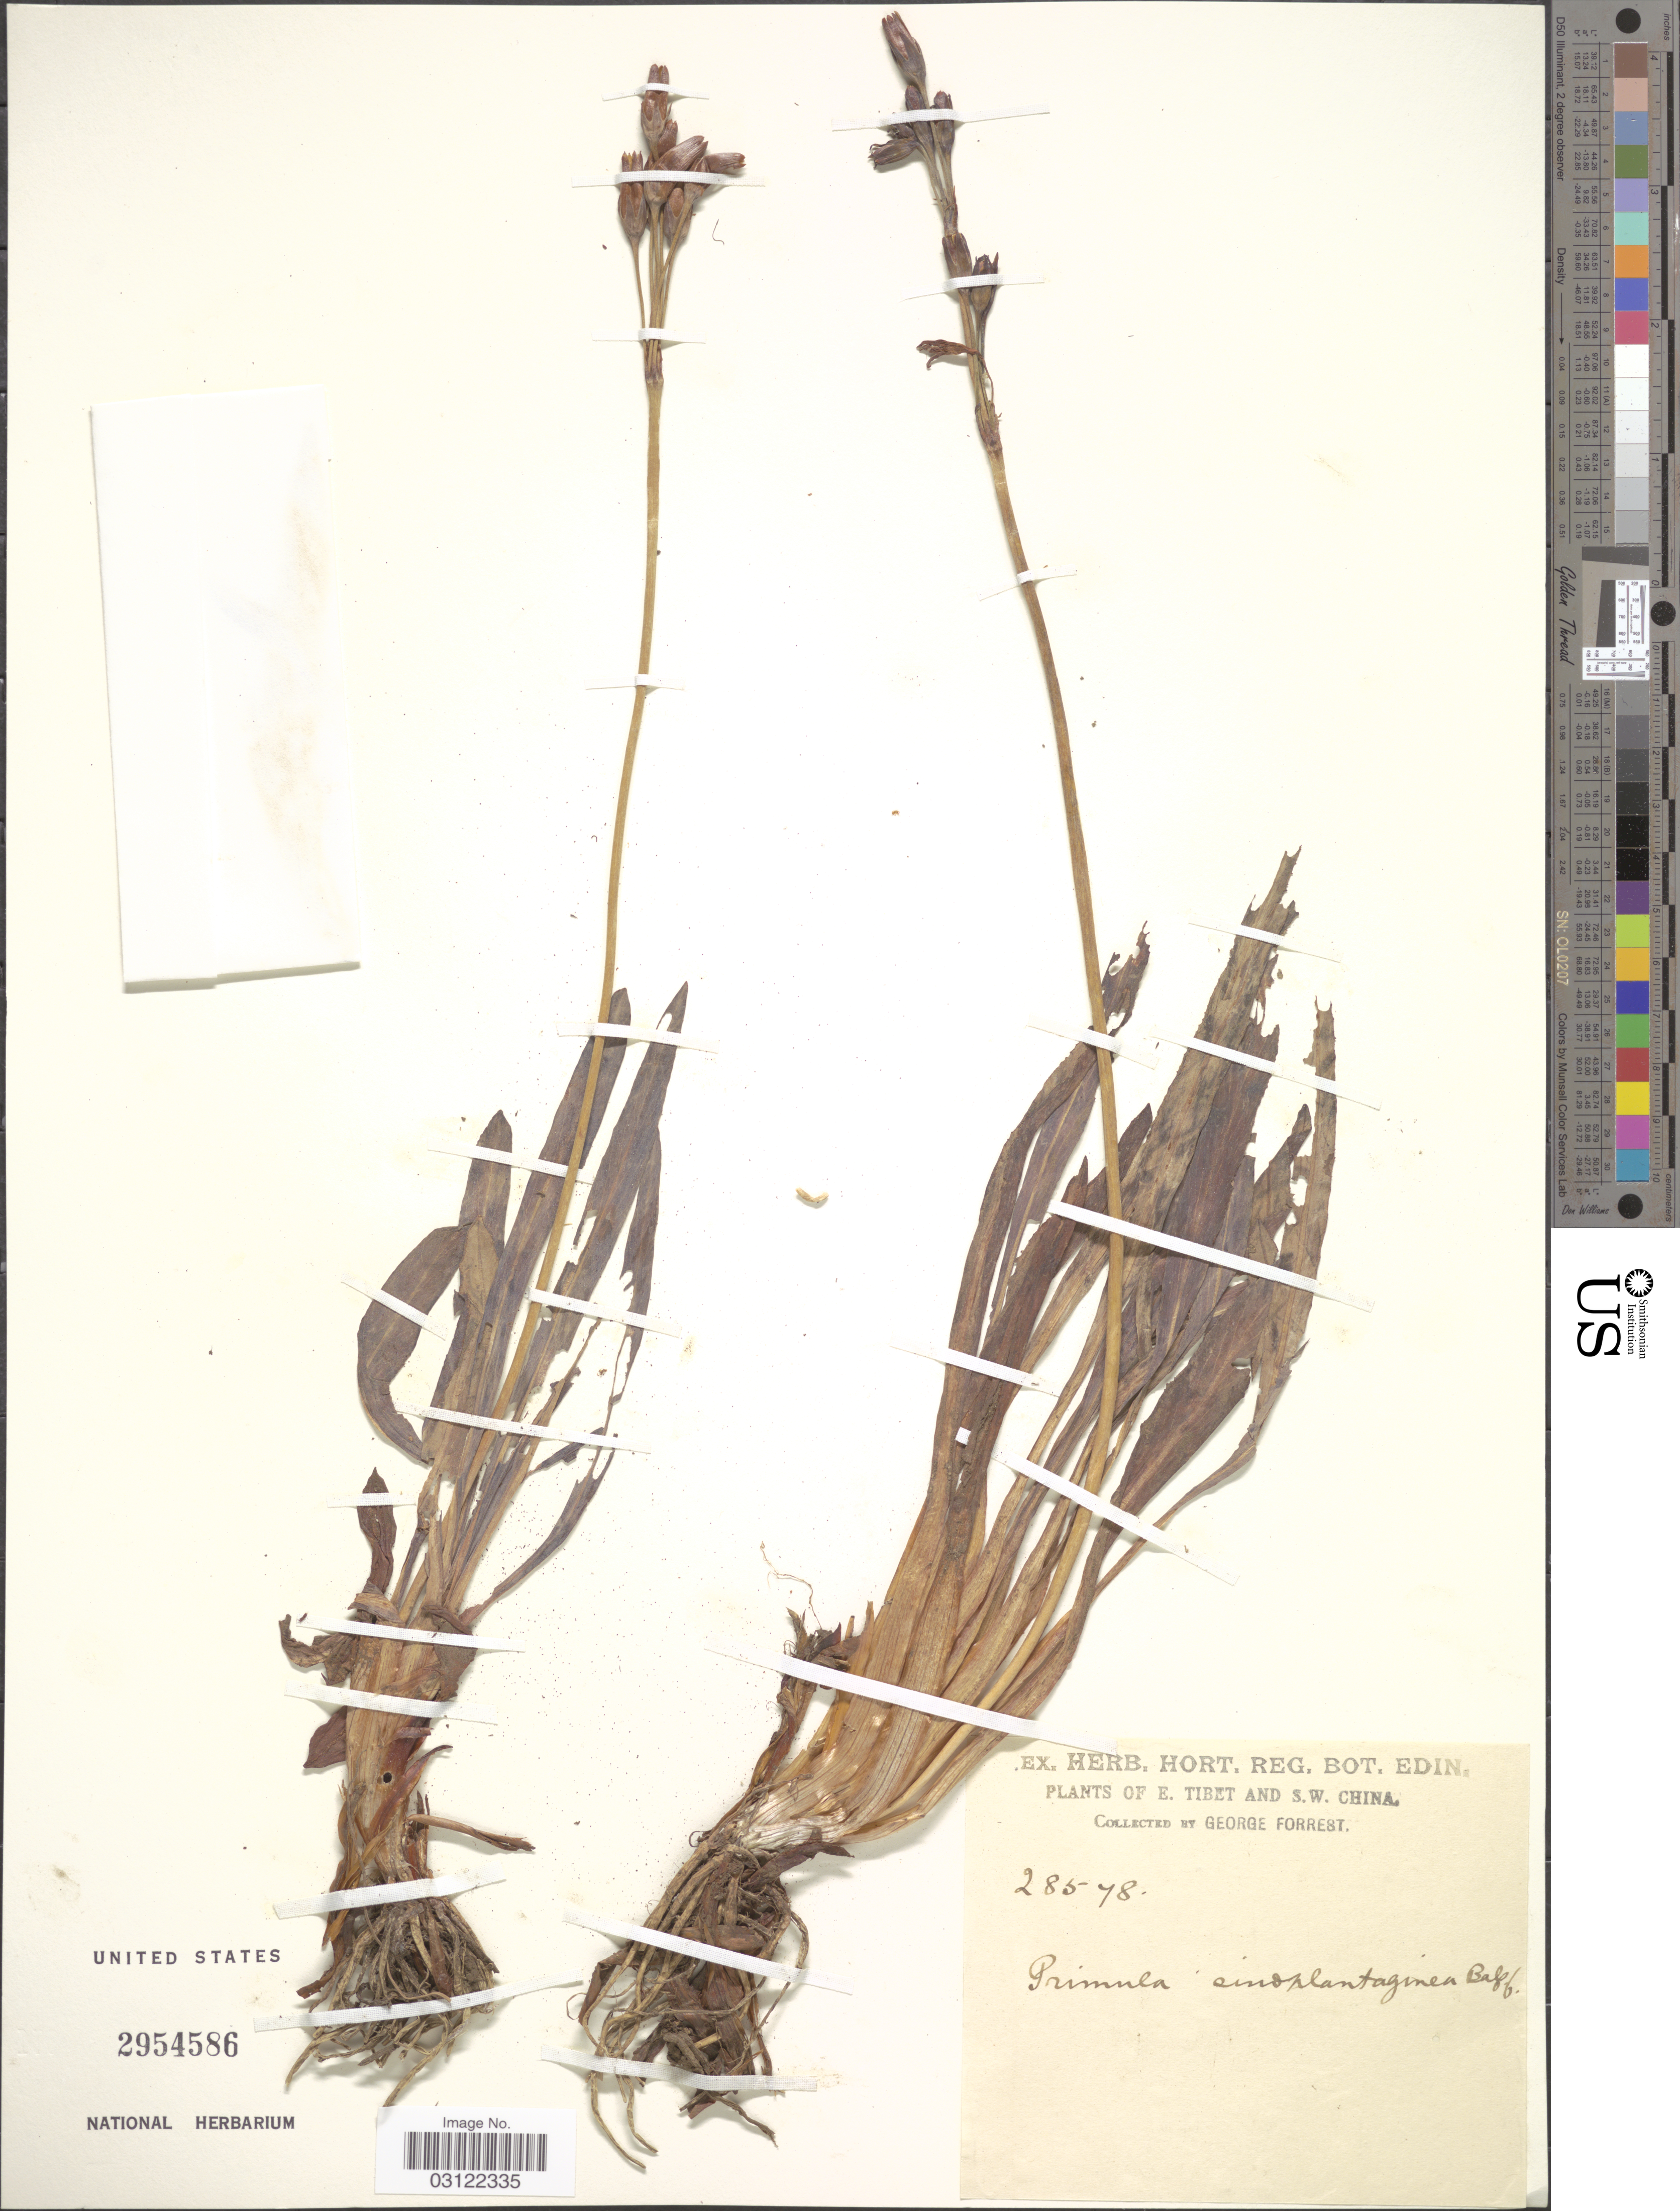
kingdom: Plantae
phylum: Tracheophyta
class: Magnoliopsida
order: Ericales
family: Primulaceae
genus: Primula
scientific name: Primula sinoplantaginea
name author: Balf. f.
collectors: G. Forrest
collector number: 28578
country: China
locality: E. Tibet and S. W. China.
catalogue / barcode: US 2954586